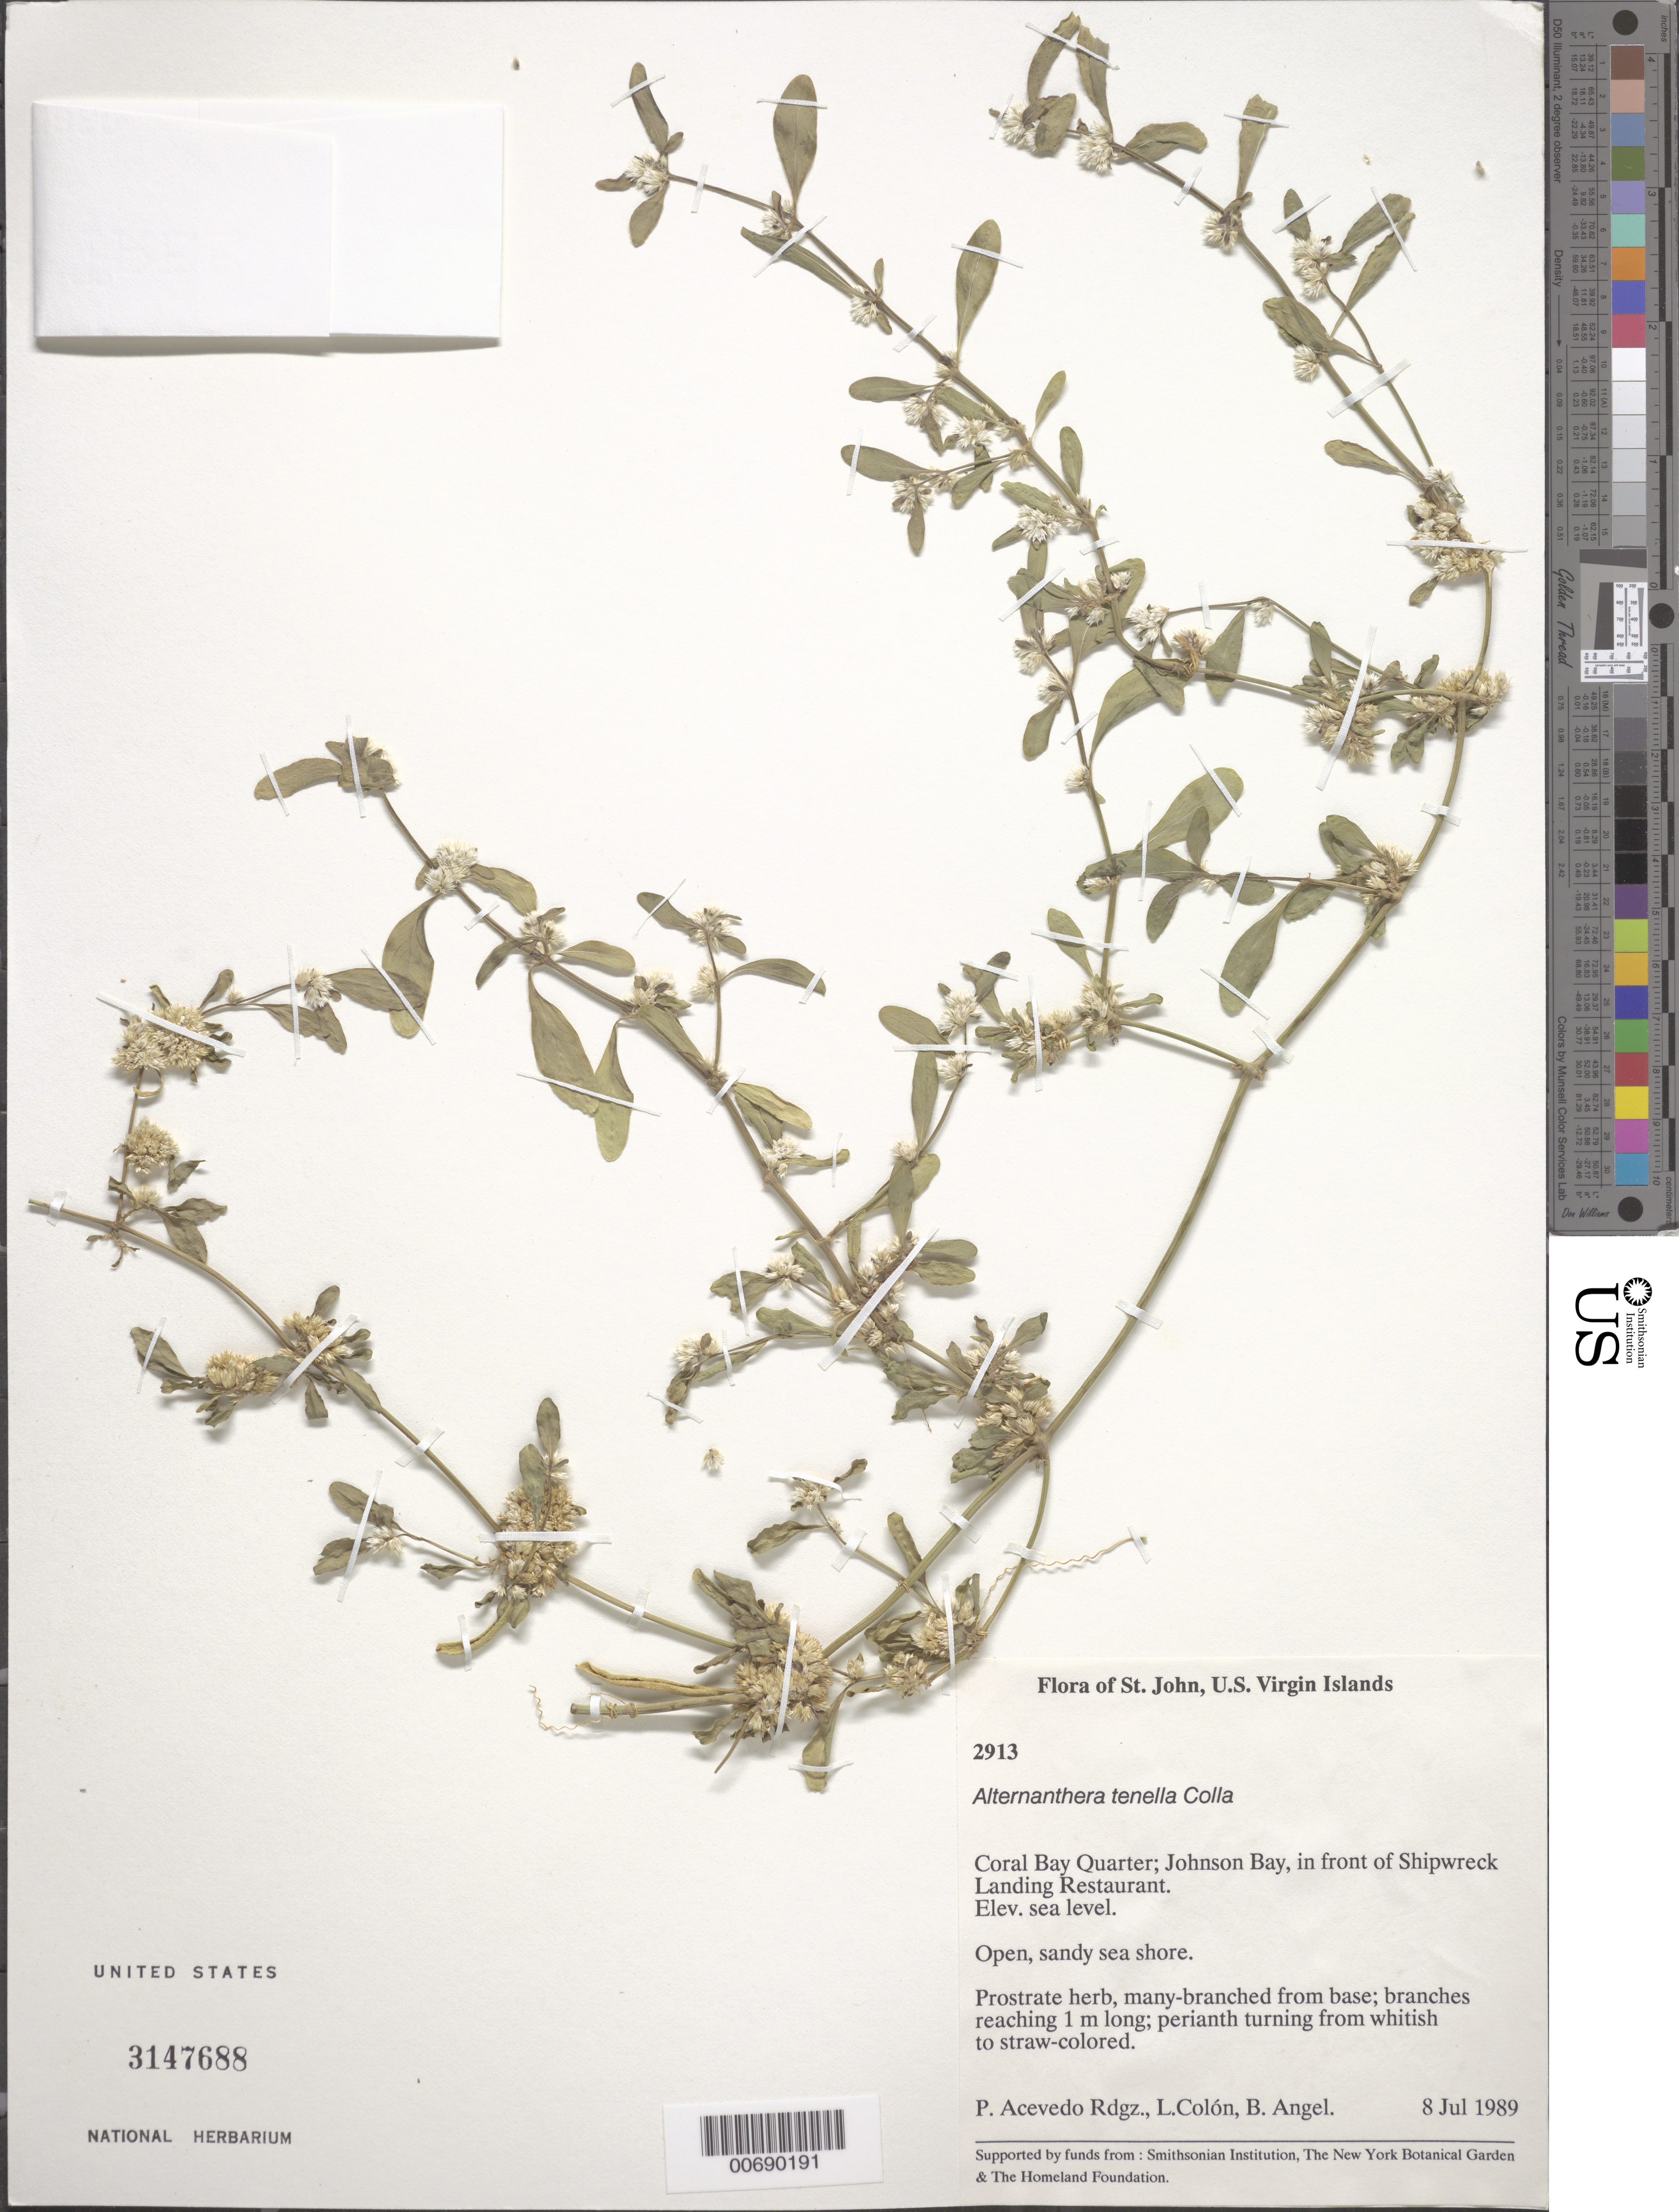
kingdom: Plantae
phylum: Tracheophyta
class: Magnoliopsida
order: Caryophyllales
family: Amaranthaceae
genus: Alternanthera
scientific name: Alternanthera tenella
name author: Colla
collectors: P. Acevedo-Rodr., L. Colon & Bobbi Angell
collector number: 2913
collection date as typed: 08 Jul 1989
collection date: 1989-07-08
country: U.S. Virgin Islands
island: St. John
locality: Coral Bay Quarter; along Road 107 by Johnson Bay.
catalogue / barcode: US 3147688